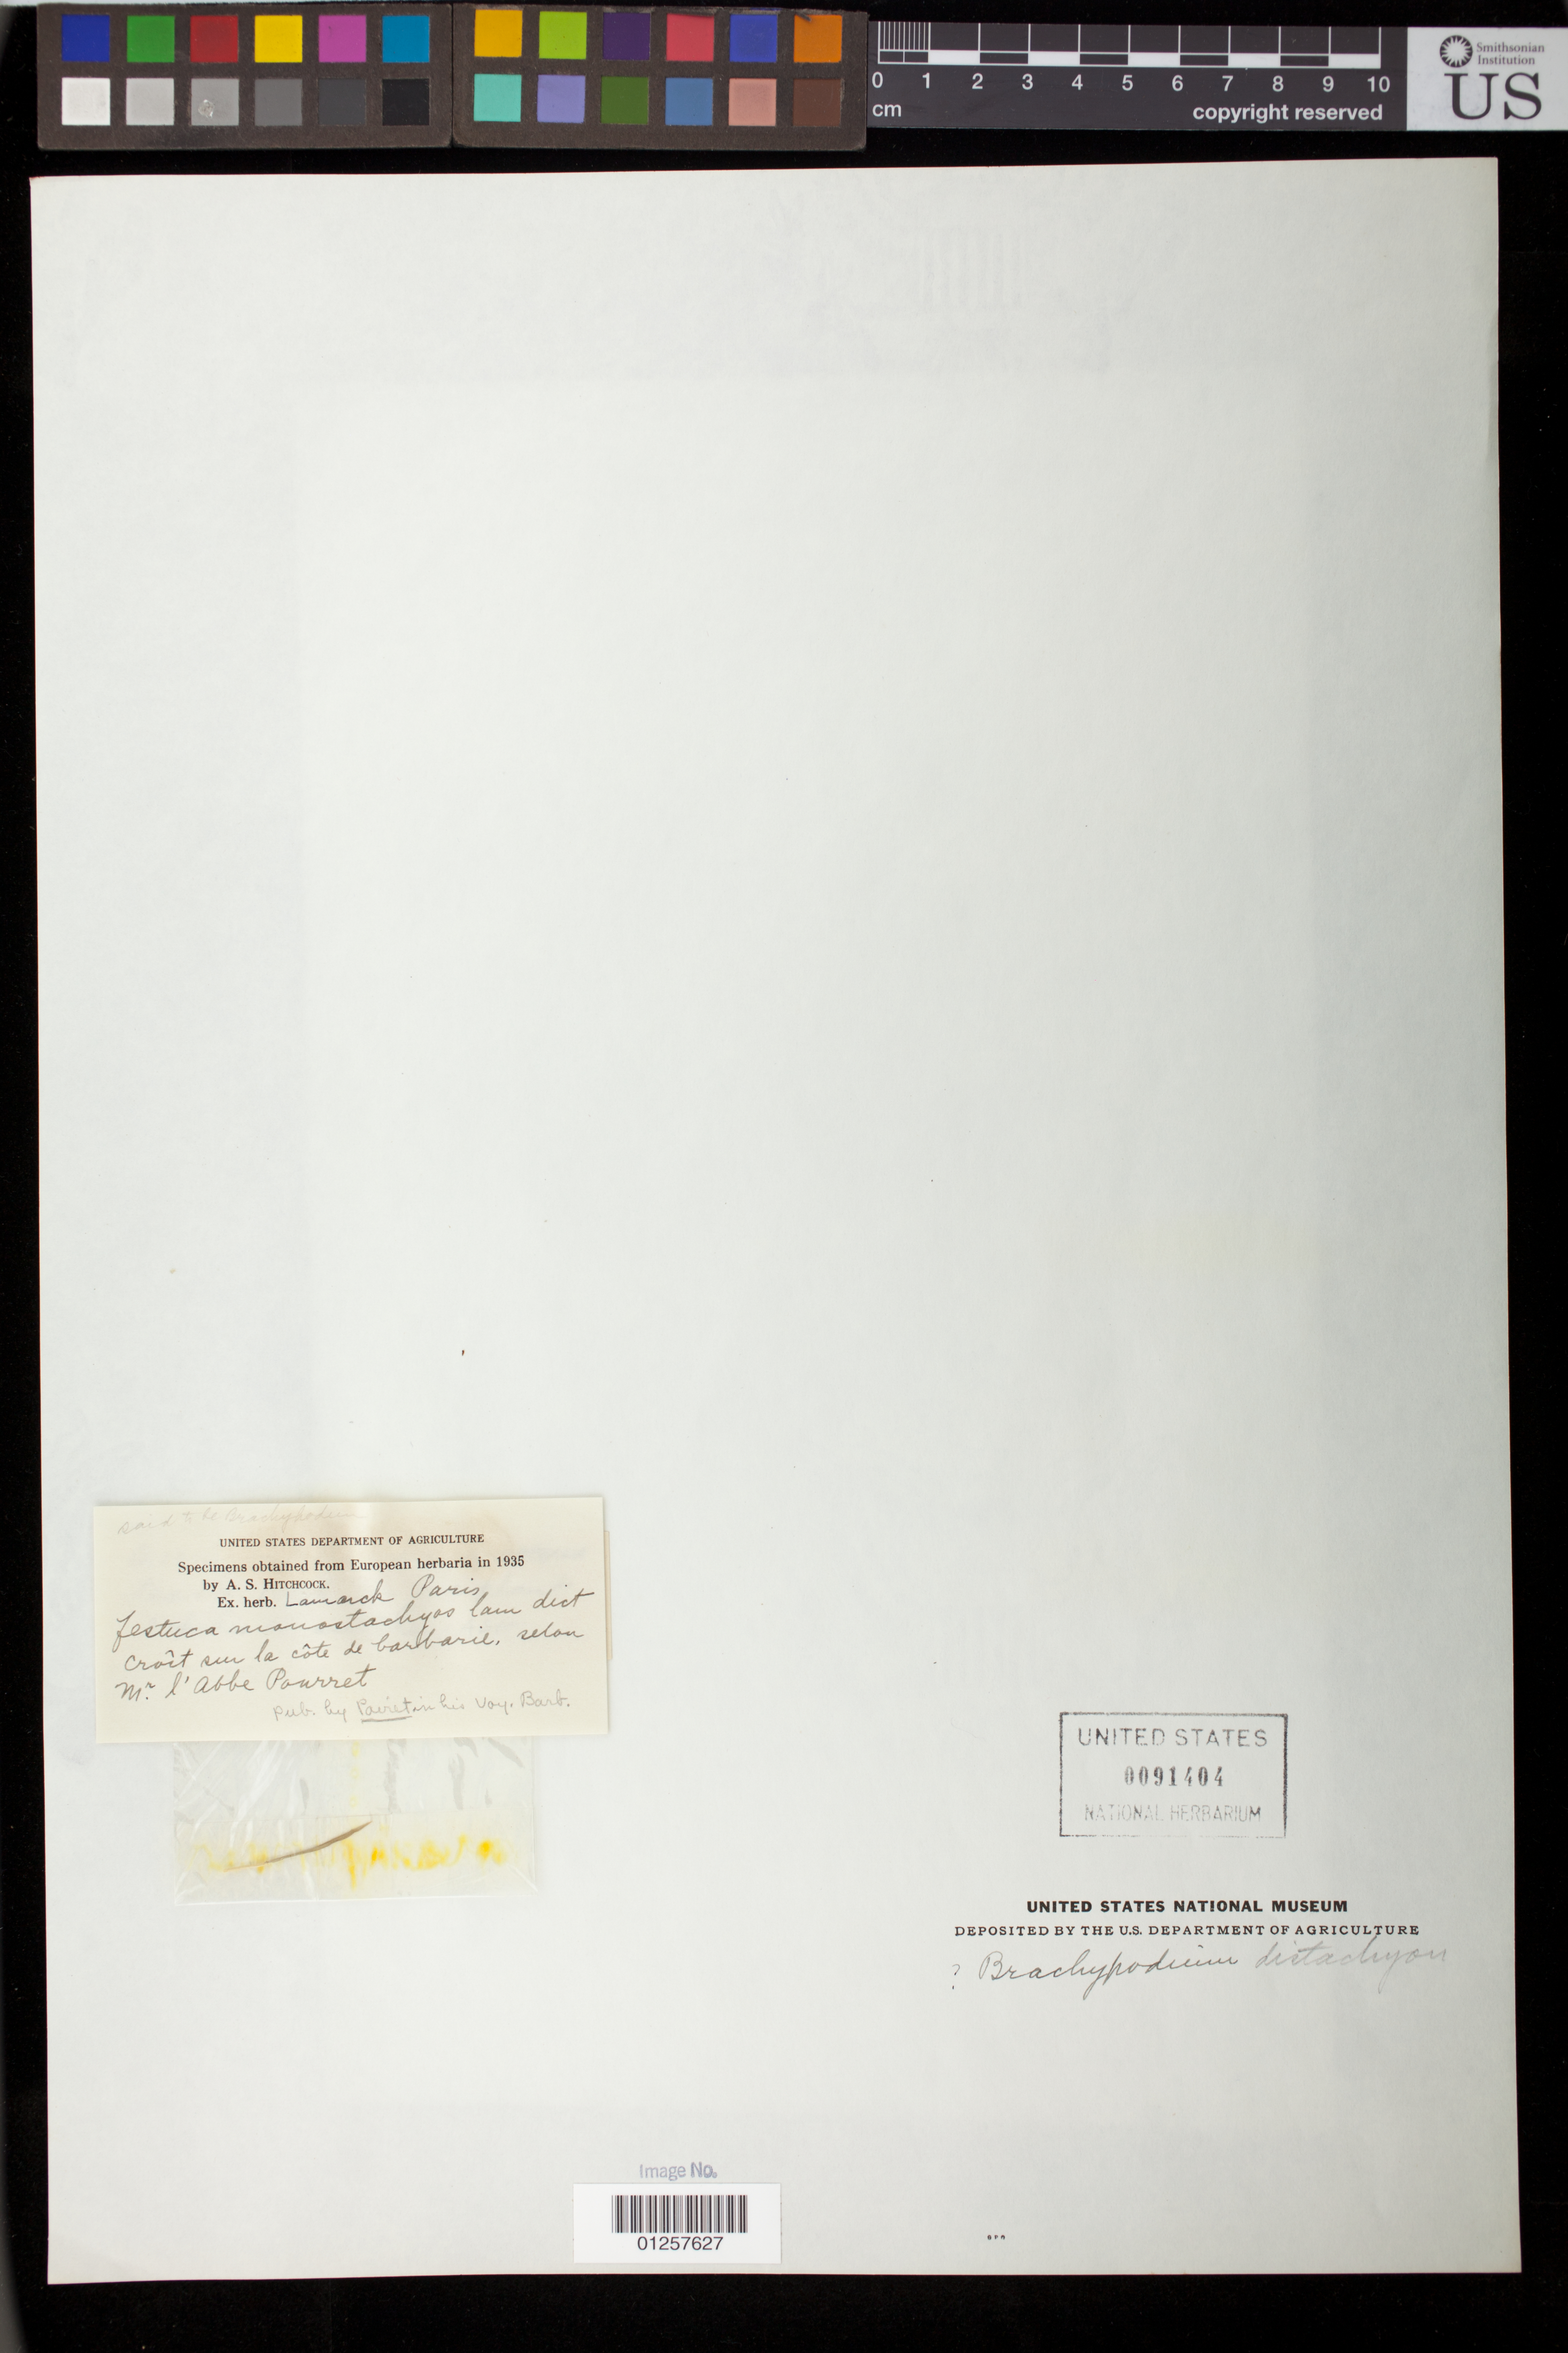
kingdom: Plantae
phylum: Tracheophyta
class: Liliopsida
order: Poales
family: Poaceae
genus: Festuca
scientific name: Festuca monostachya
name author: Poir.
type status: Possible Type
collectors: P. Pourret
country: Morocco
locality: Barbary Coast.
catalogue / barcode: US 91404